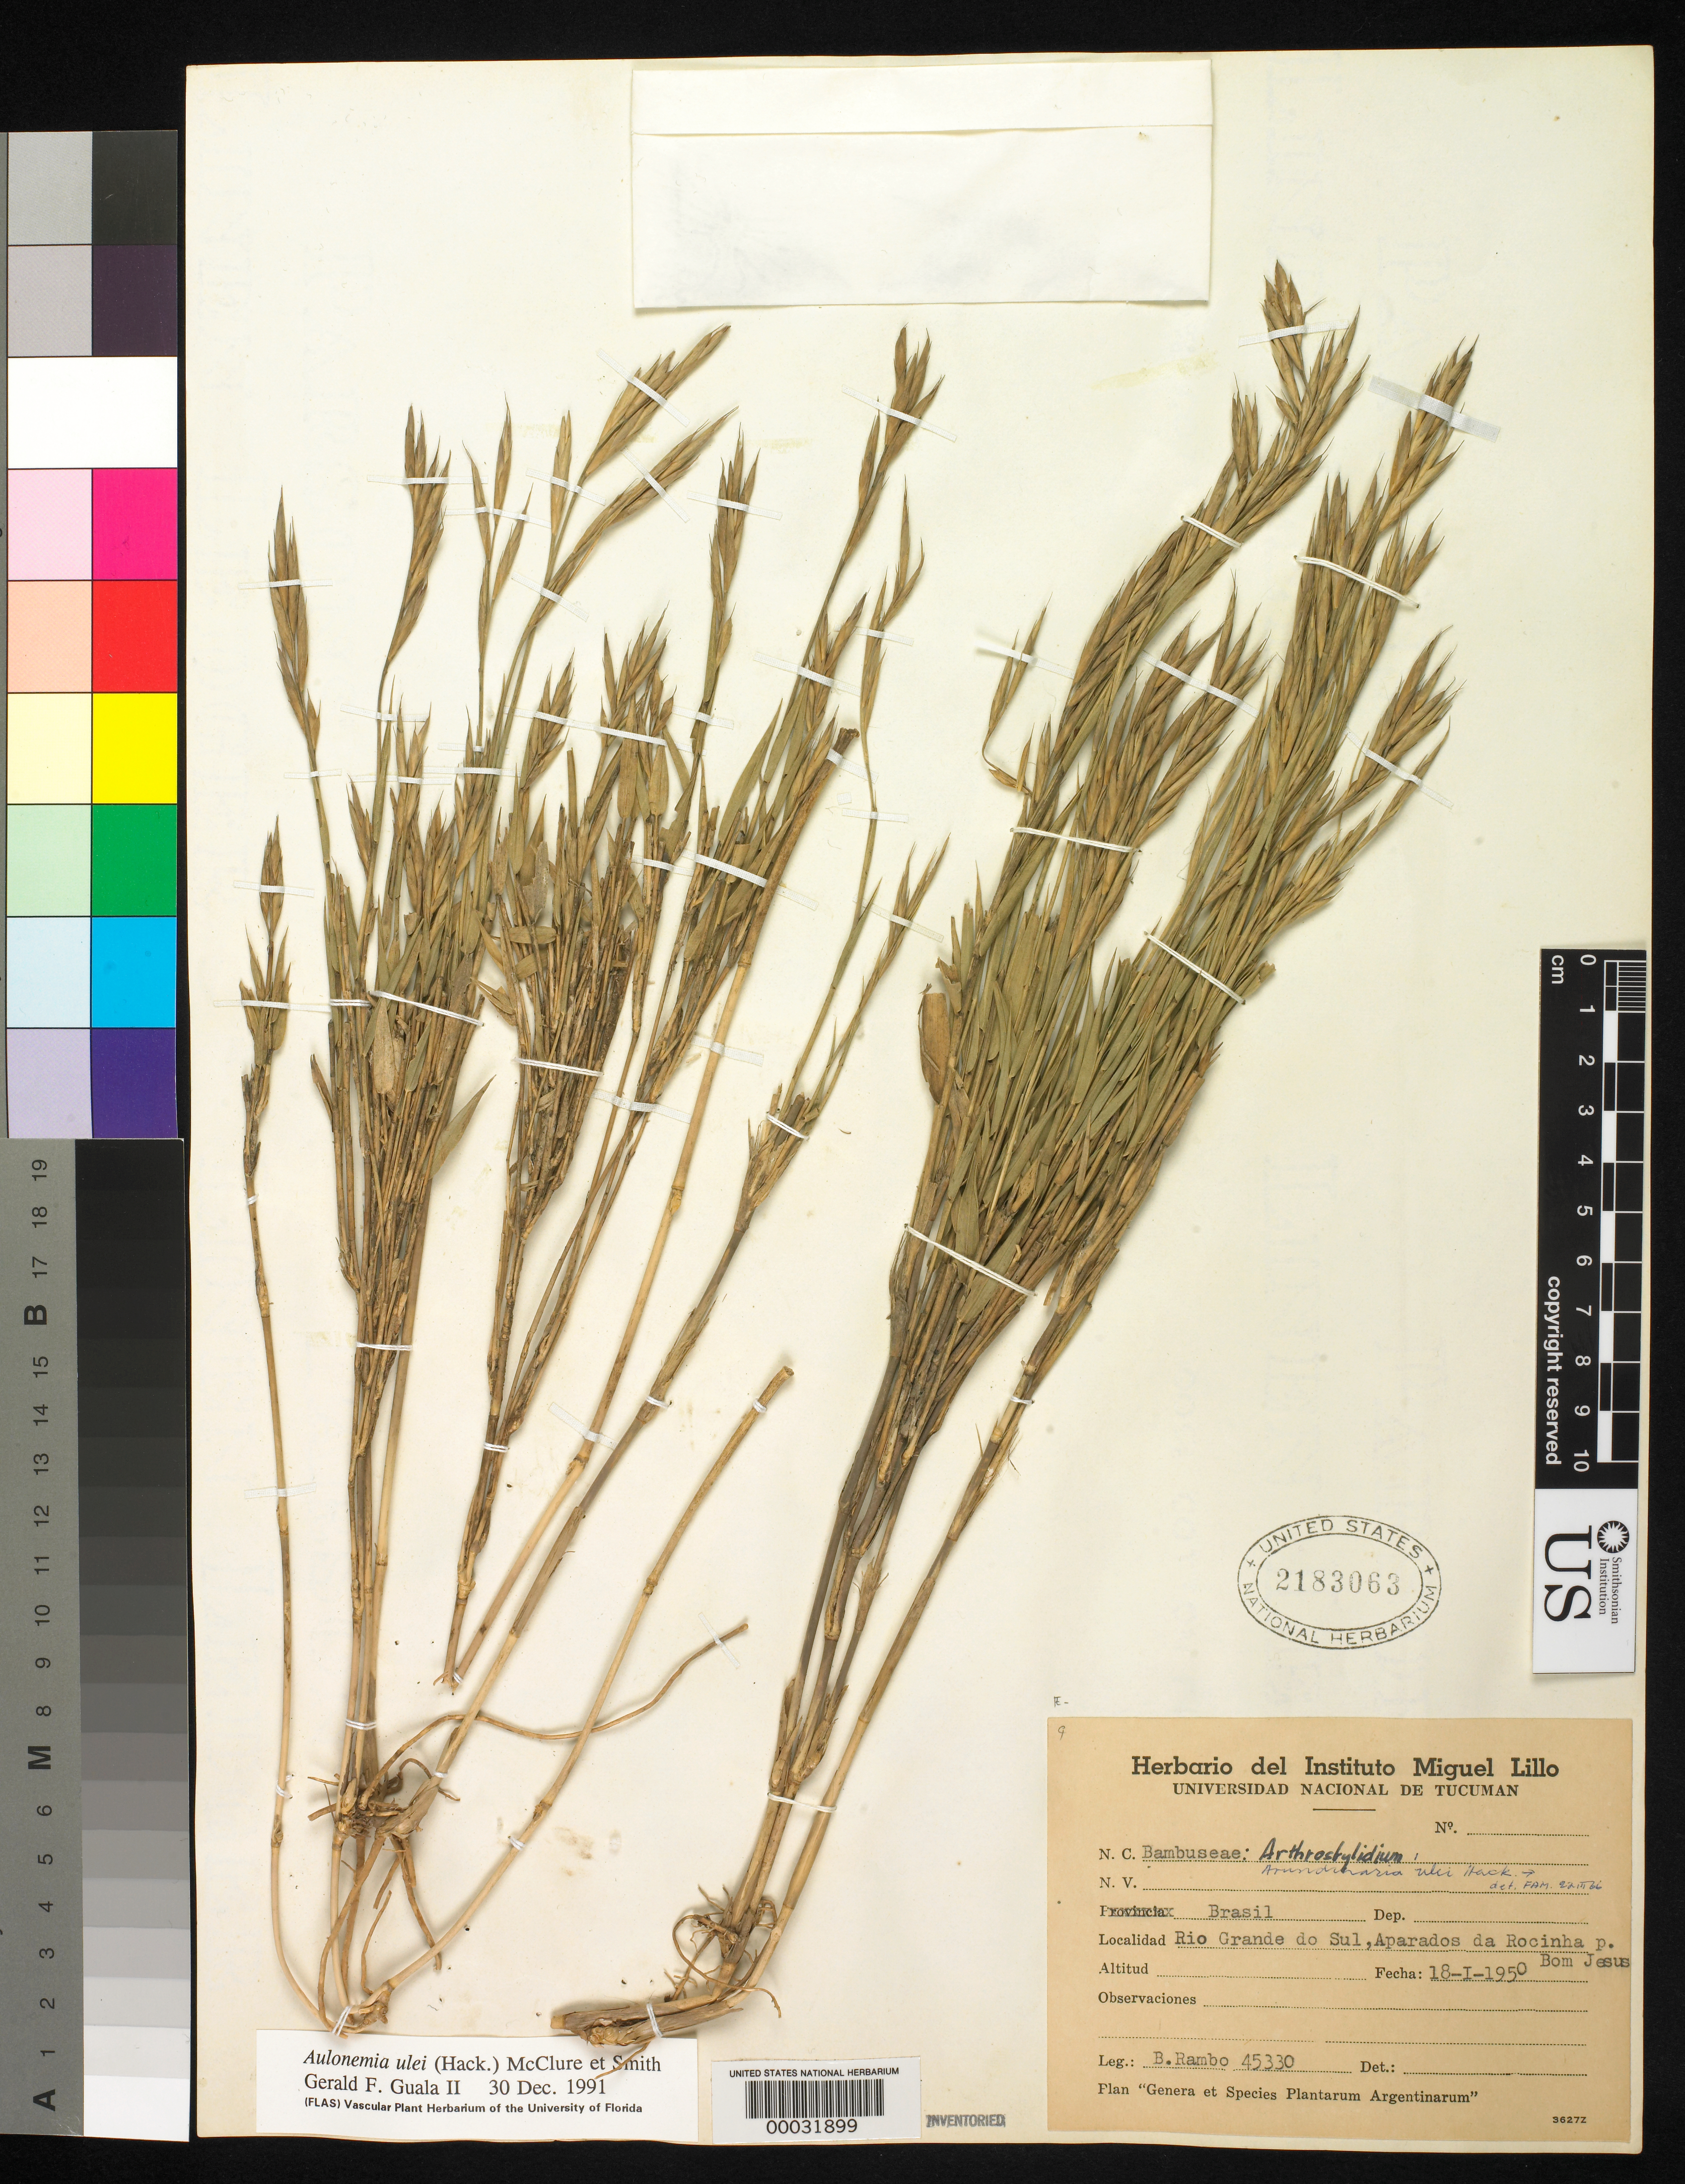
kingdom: Plantae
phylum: Tracheophyta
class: Liliopsida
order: Poales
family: Poaceae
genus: Cambajuva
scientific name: Cambajuva ulei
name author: (Hack.) P.L. Viana & et al.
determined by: Judziewicz, E. J.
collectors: B. Rambo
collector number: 45330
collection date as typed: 18 Jan 1950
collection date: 1950-01-18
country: Brazil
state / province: Rio Grande do Sul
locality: Aparados da rocinha, bom jesus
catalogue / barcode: US 2183063